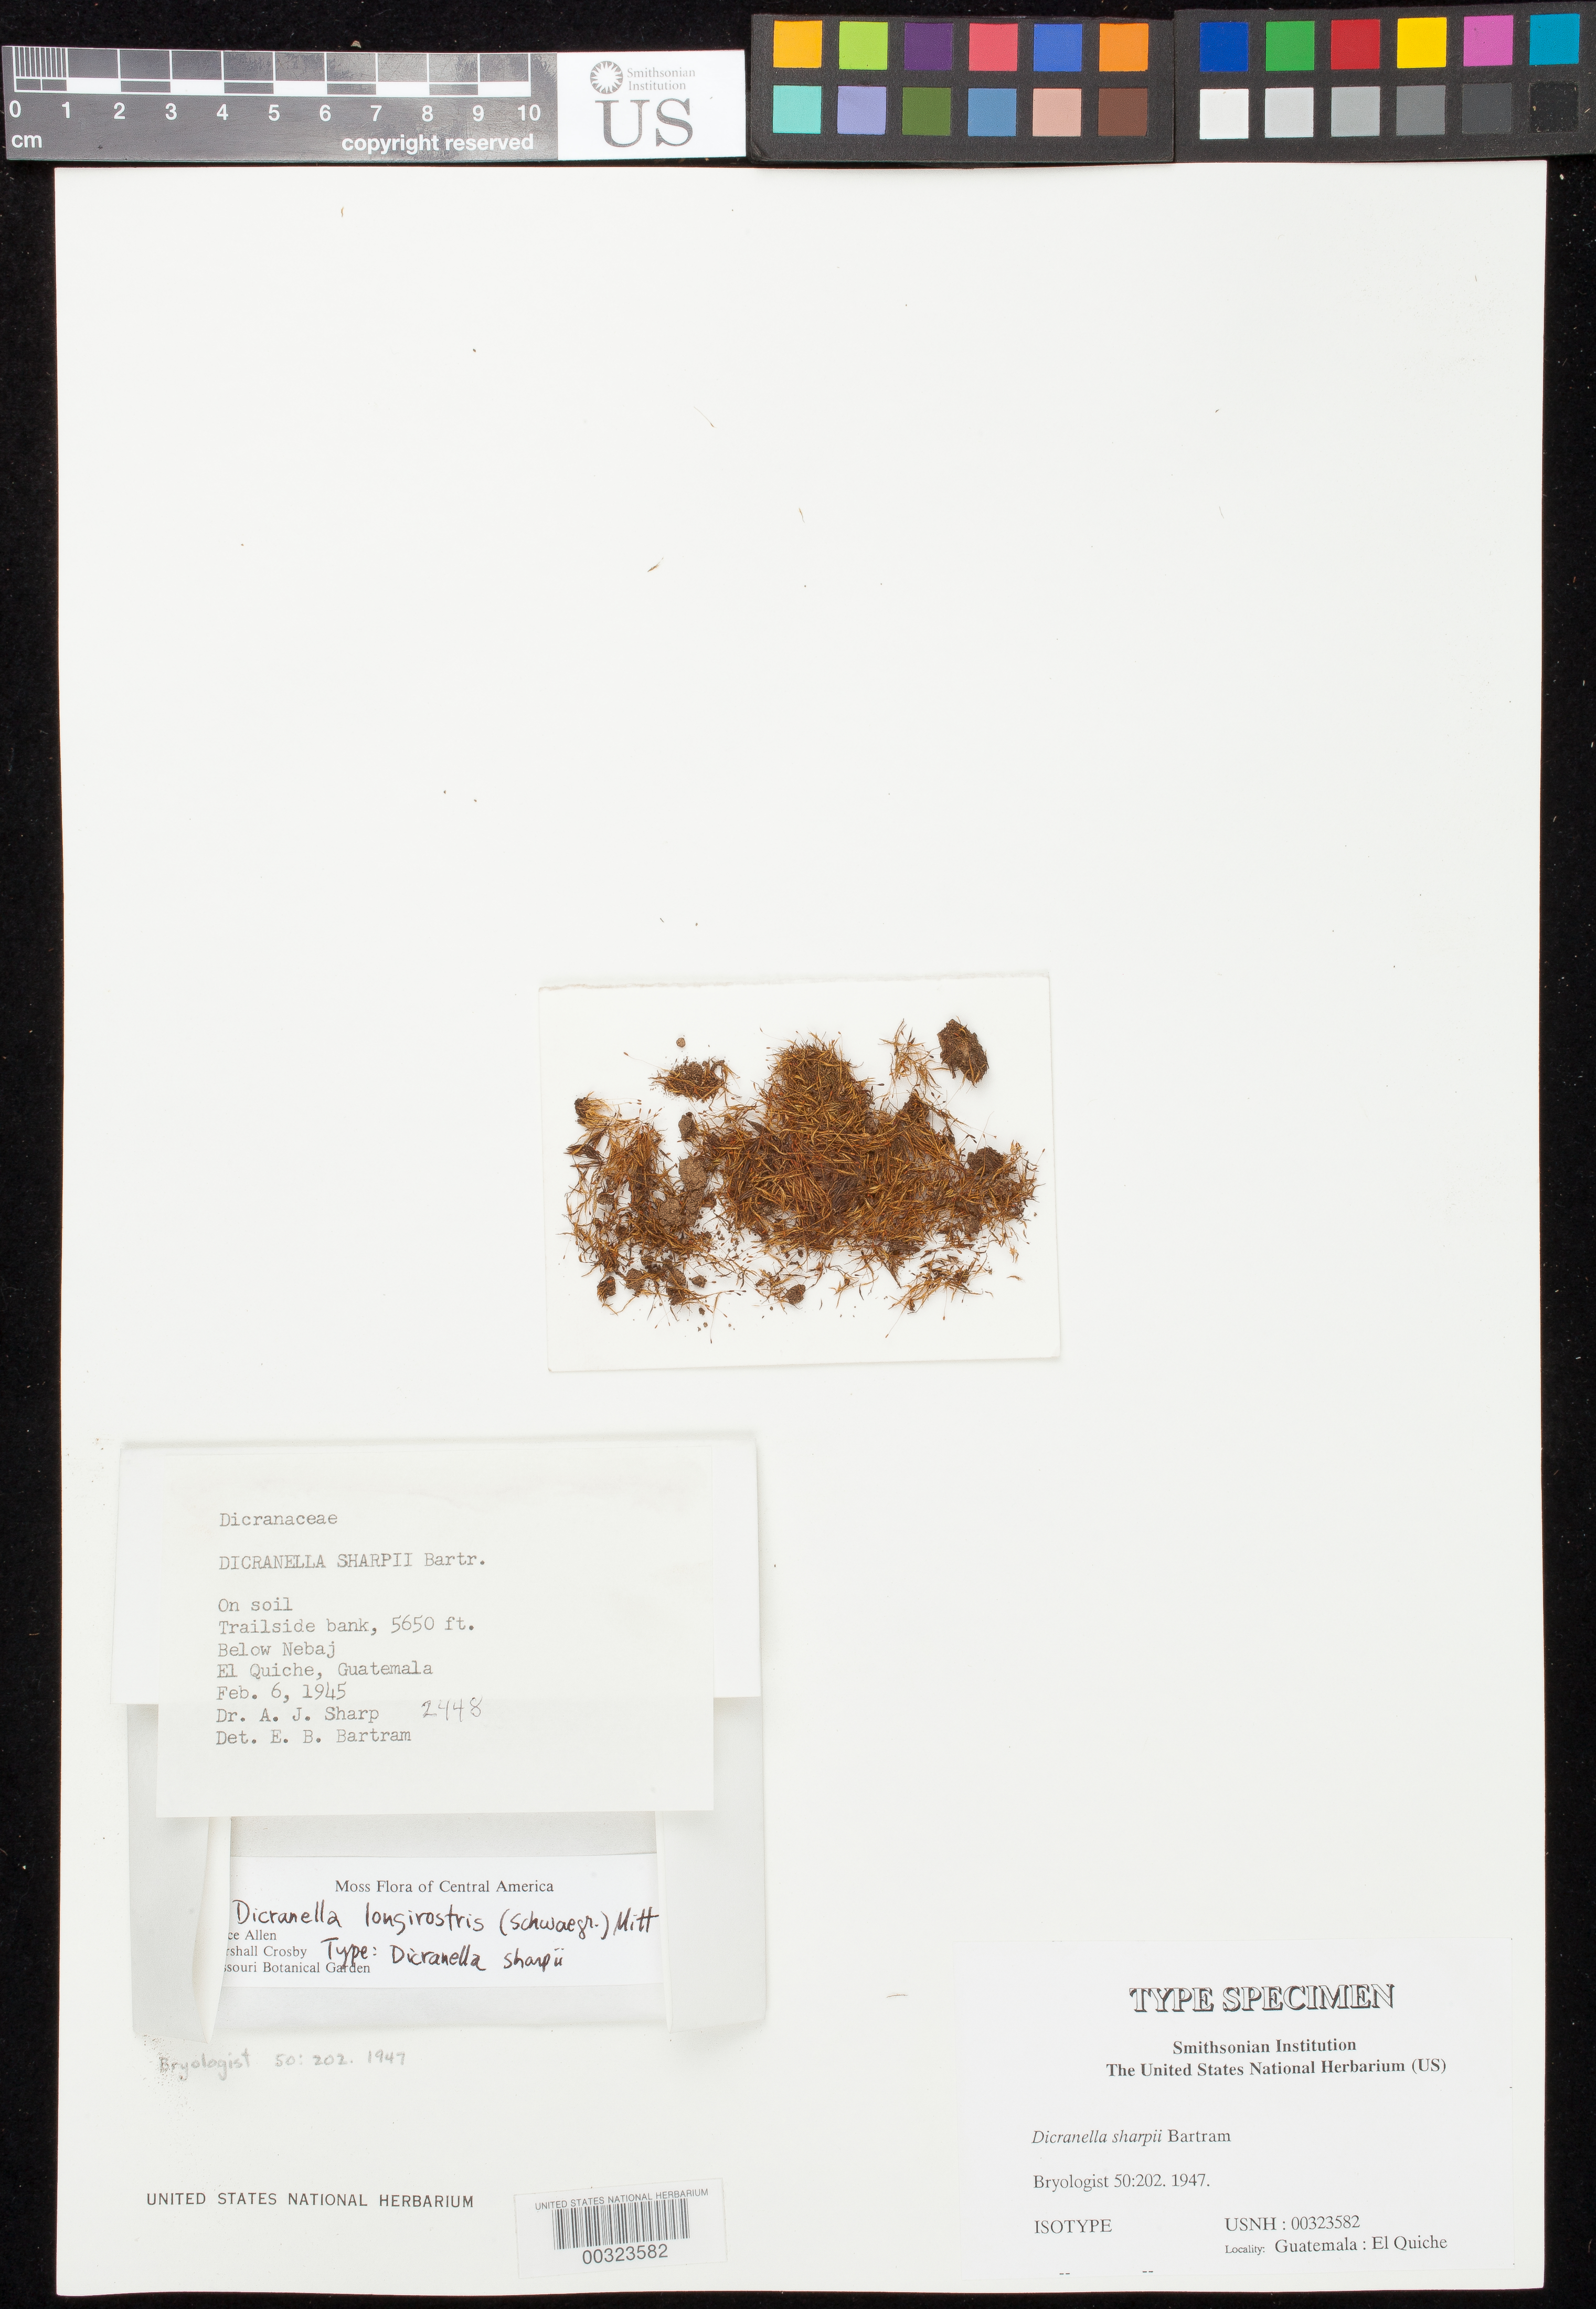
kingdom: Plantae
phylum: Bryophyta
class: Bryopsida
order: Dicranales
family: Dicranellaceae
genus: Dicranella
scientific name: Dicranella sharpii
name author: E.B. Bartram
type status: Isotype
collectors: A. J. Sharp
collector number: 2448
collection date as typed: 06 Feb 1945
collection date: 1945-02-06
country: Guatemala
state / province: El Quiché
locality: Below Nebaj.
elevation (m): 1722